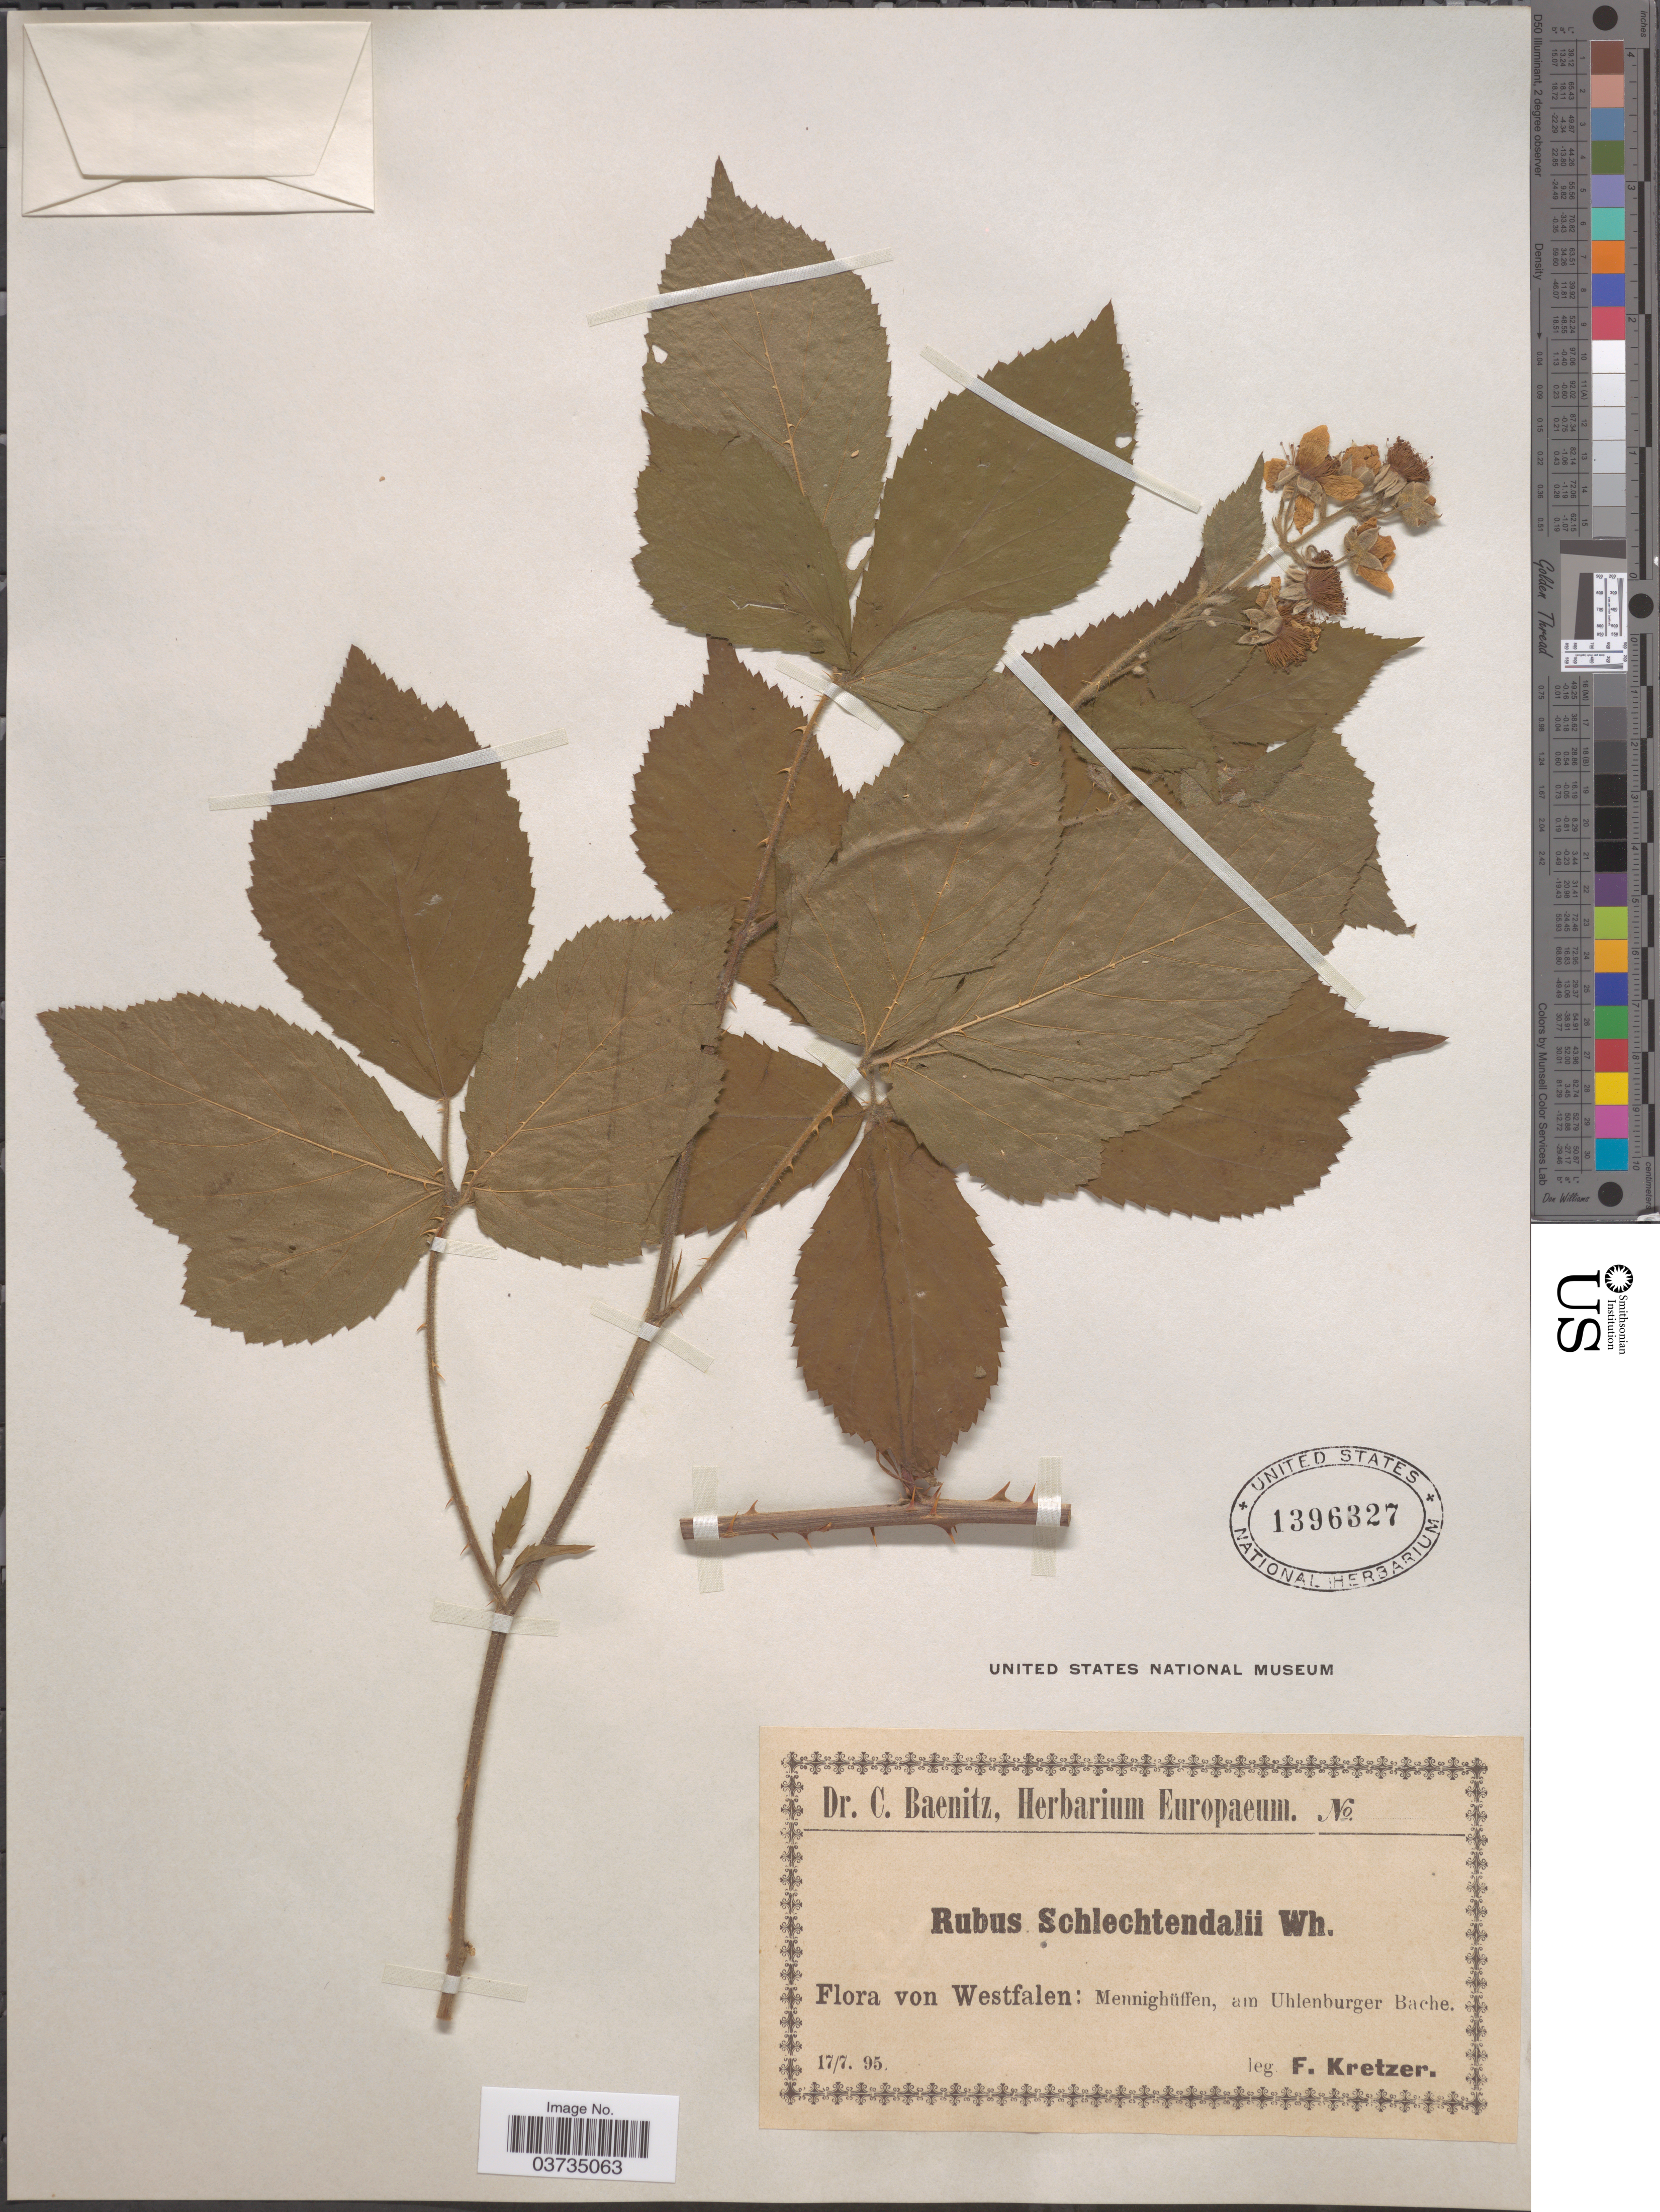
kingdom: Plantae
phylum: Tracheophyta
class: Magnoliopsida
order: Rosales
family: Rosaceae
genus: Rubus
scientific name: Rubus schlechtendalii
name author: Weihe ex Link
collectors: F. Kretzer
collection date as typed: Transcribed d/m/y: 17/7/95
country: Germany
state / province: Nordrhein-Westfalen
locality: Westfalen: Mennighüffen, am Uhlenburger Bache.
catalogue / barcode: US 1396327